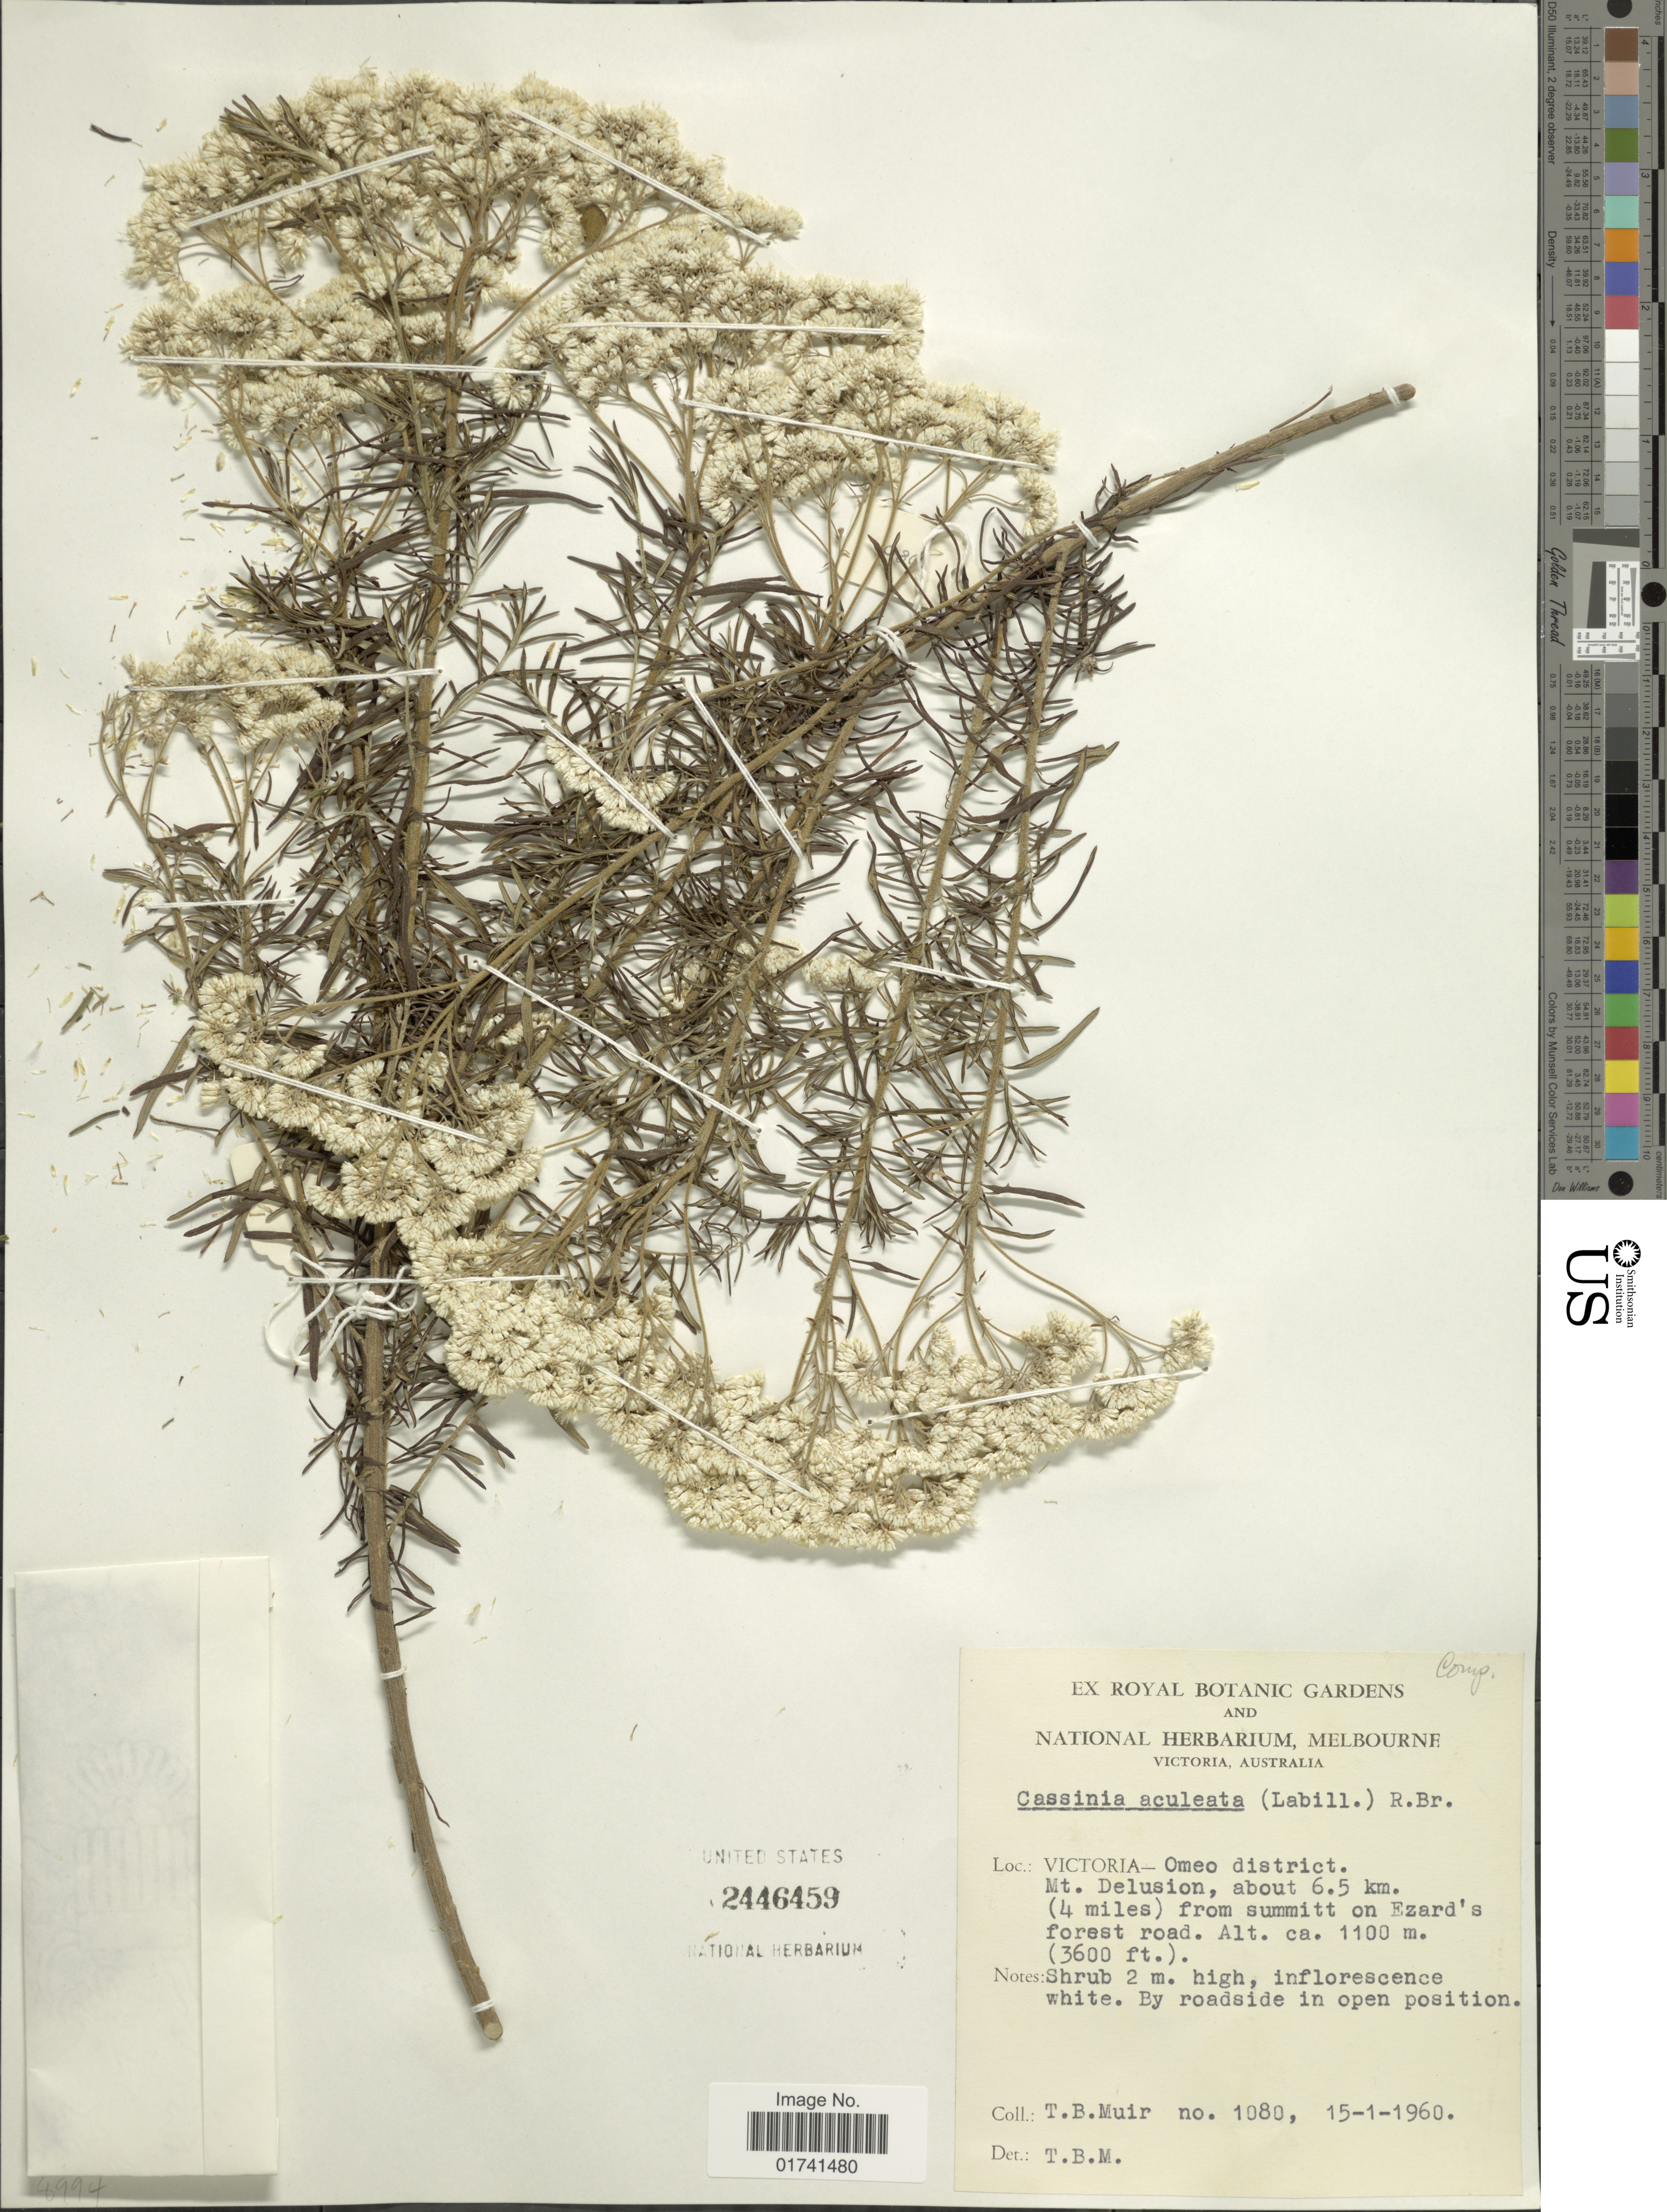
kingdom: Plantae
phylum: Tracheophyta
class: Magnoliopsida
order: Asterales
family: Asteraceae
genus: Cassinia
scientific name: Cassinia aculeata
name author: (Labill.) R. Br.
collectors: T. Muir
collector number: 1080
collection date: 1960-01-15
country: Australia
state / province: Victoria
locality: Victoria-Omeo district, Mt. Delusion, about 6,5 km (4 miles) from summit on Ezard's forest road.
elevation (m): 1100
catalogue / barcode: US 2446459